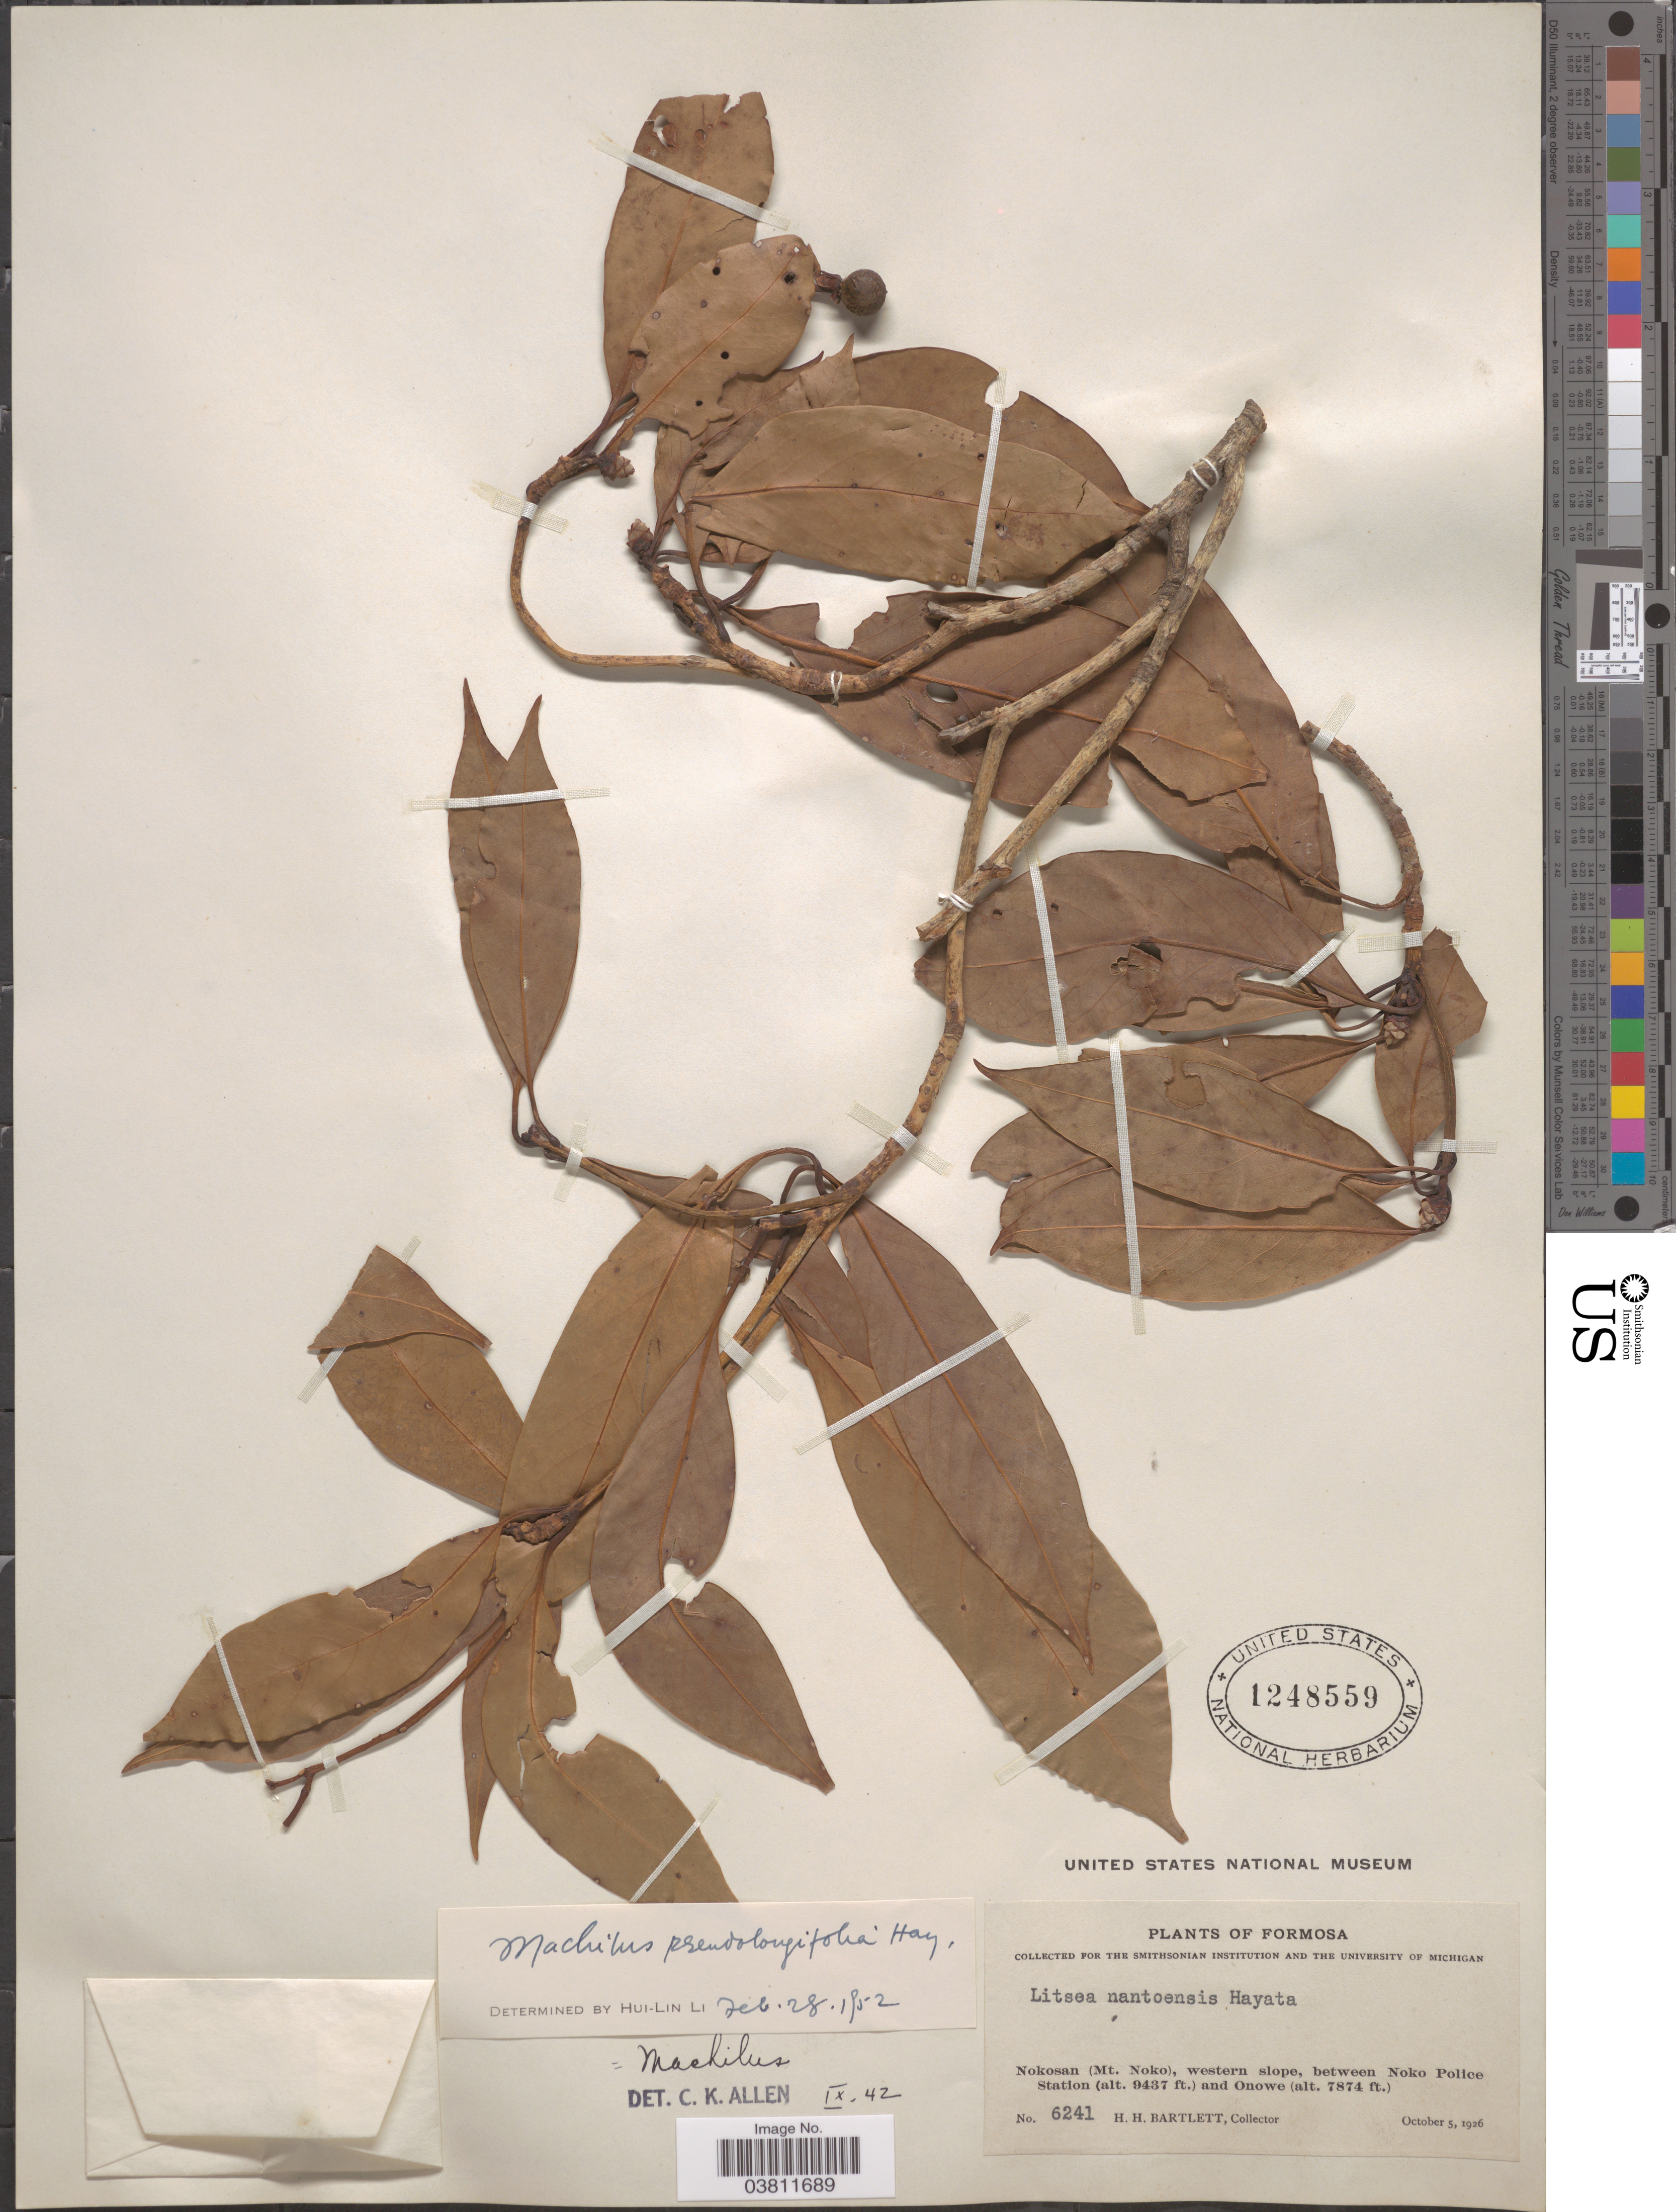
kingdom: Plantae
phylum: Tracheophyta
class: Magnoliopsida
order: Laurales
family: Lauraceae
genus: Machilus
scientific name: Machilus pseudolongifolia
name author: Hayata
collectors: H. H. Bartlett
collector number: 6241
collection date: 1926-10-05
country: Taiwan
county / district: Hualien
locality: Formosa. Nokosan (Mt. Noko), western slope, between Noko Police Station and Onowe.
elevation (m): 2400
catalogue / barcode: US 1248559